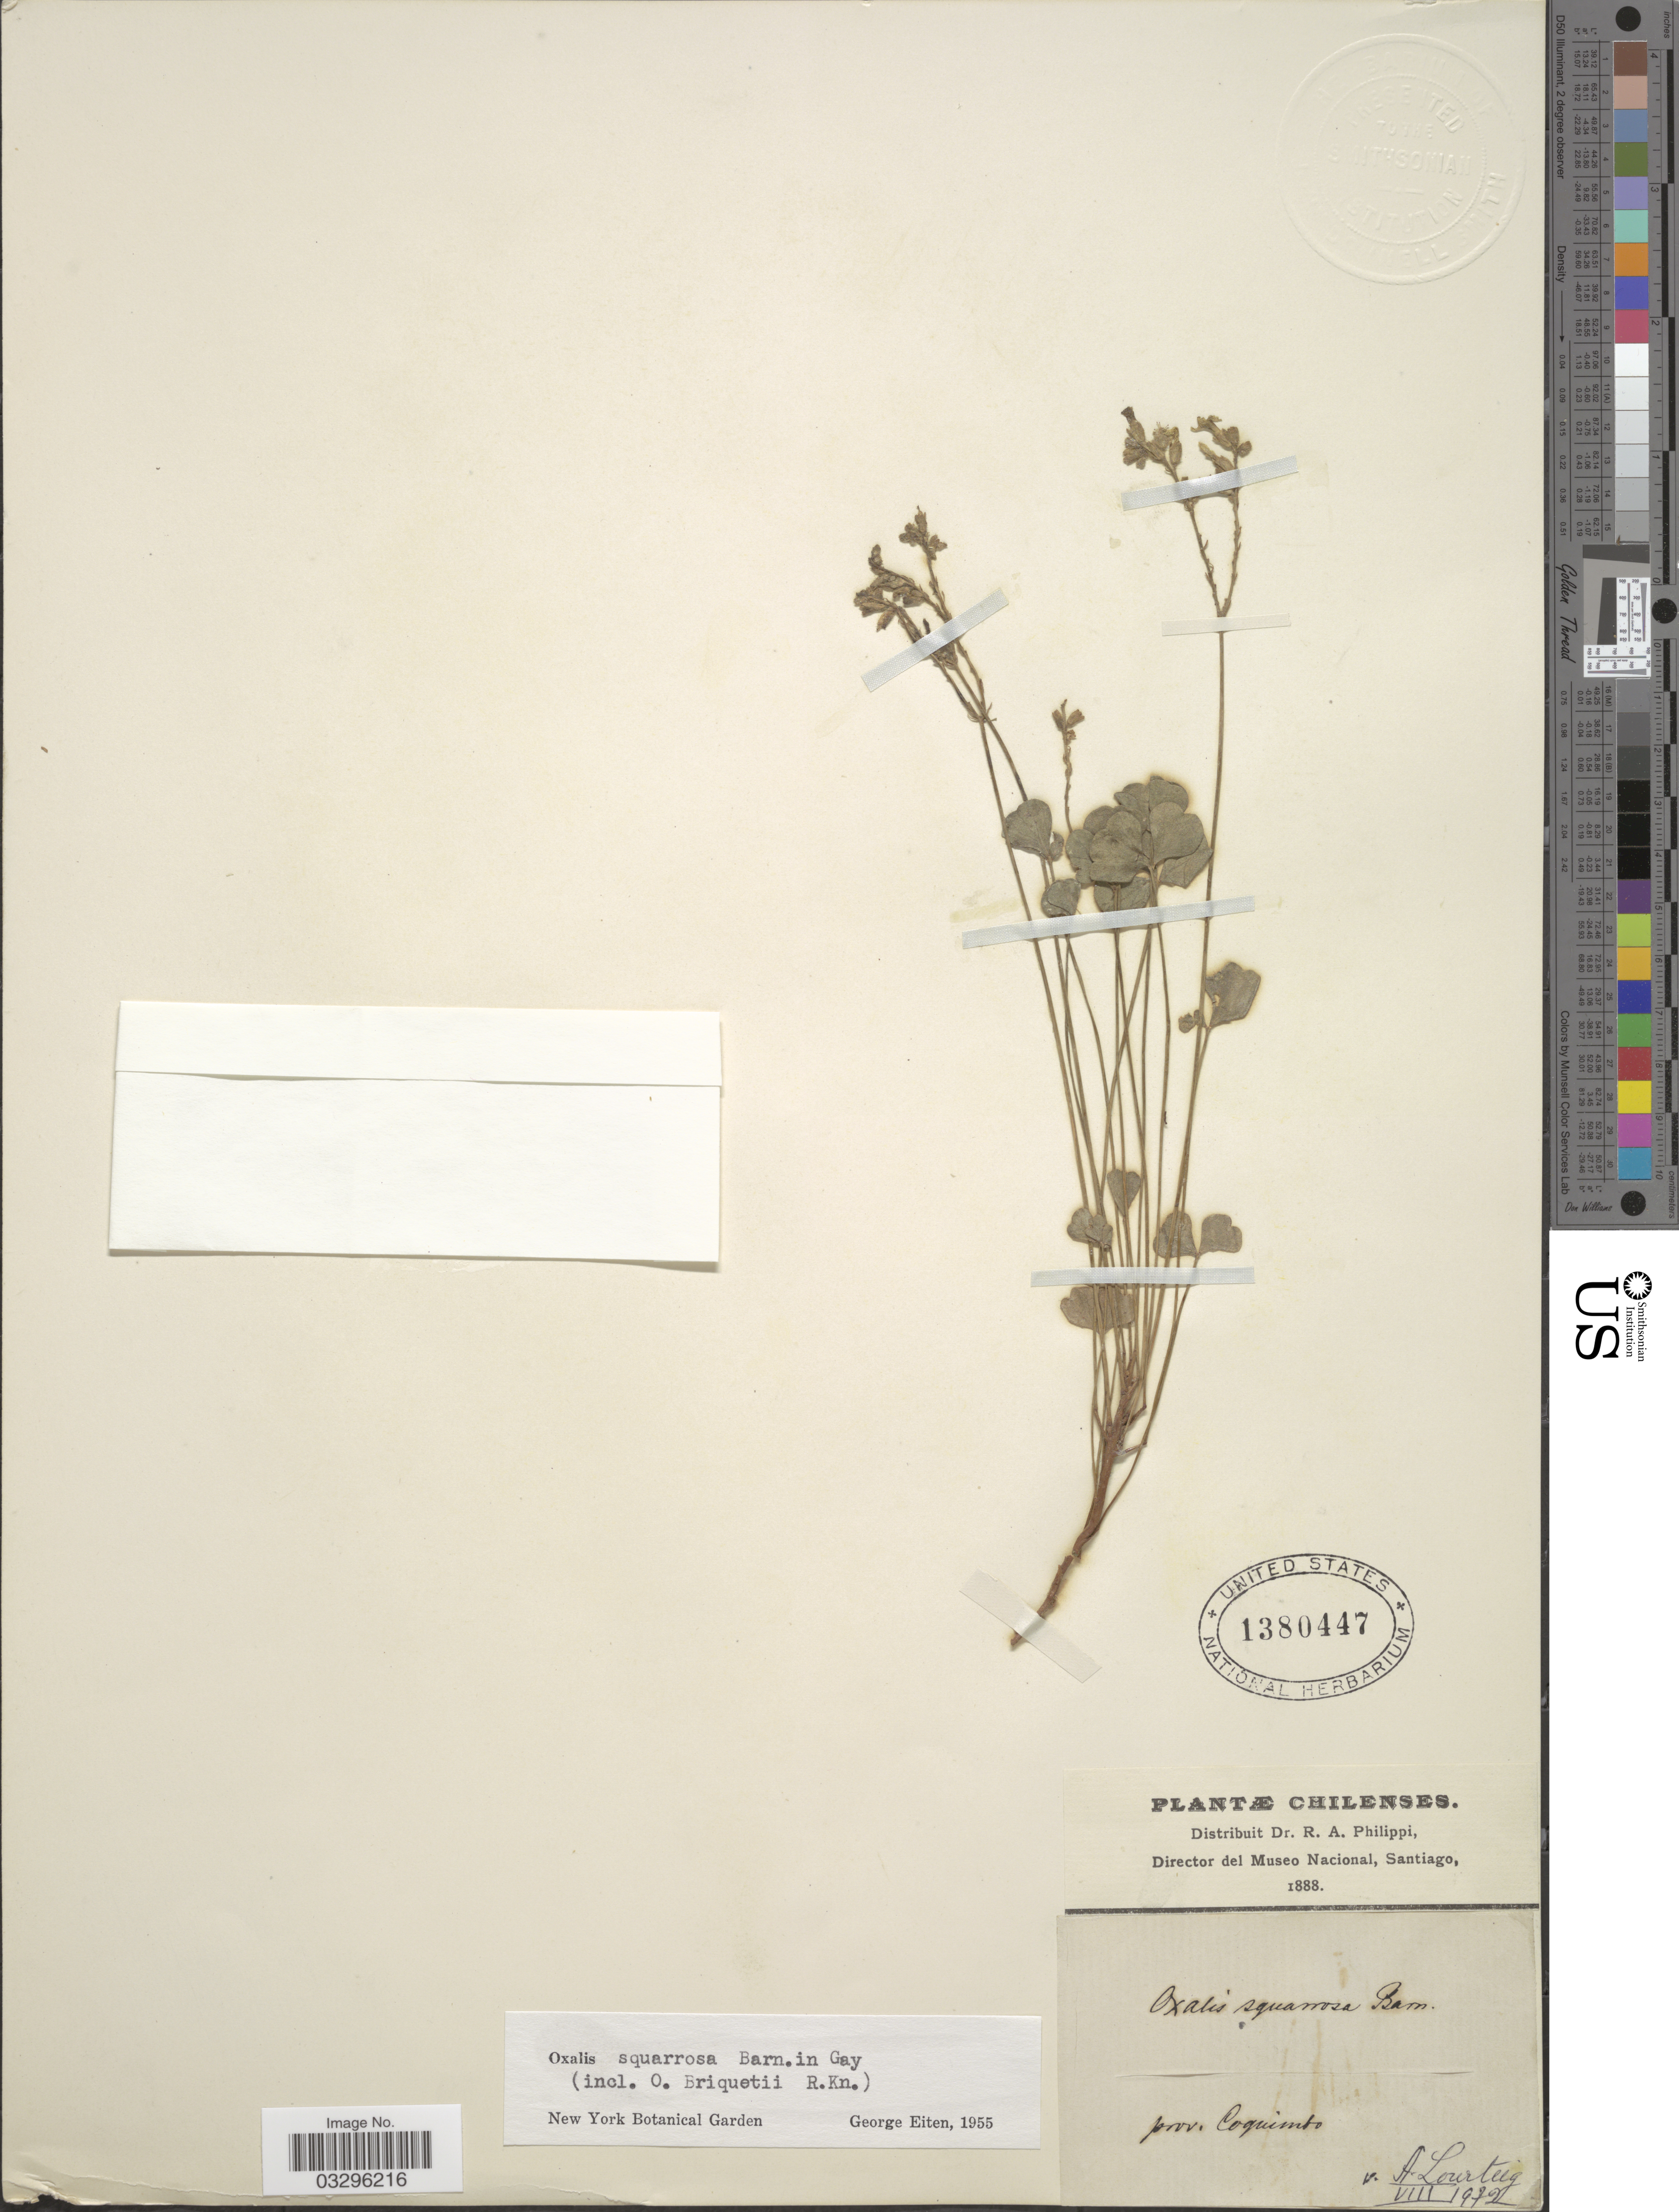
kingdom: Plantae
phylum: Tracheophyta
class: Magnoliopsida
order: Oxalidales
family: Oxalidaceae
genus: Oxalis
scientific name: Oxalis squarrosa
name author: Barnéoud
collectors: ex. herb. R.A. Philippi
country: Chile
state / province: Coquimbo (IV)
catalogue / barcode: US 1380447